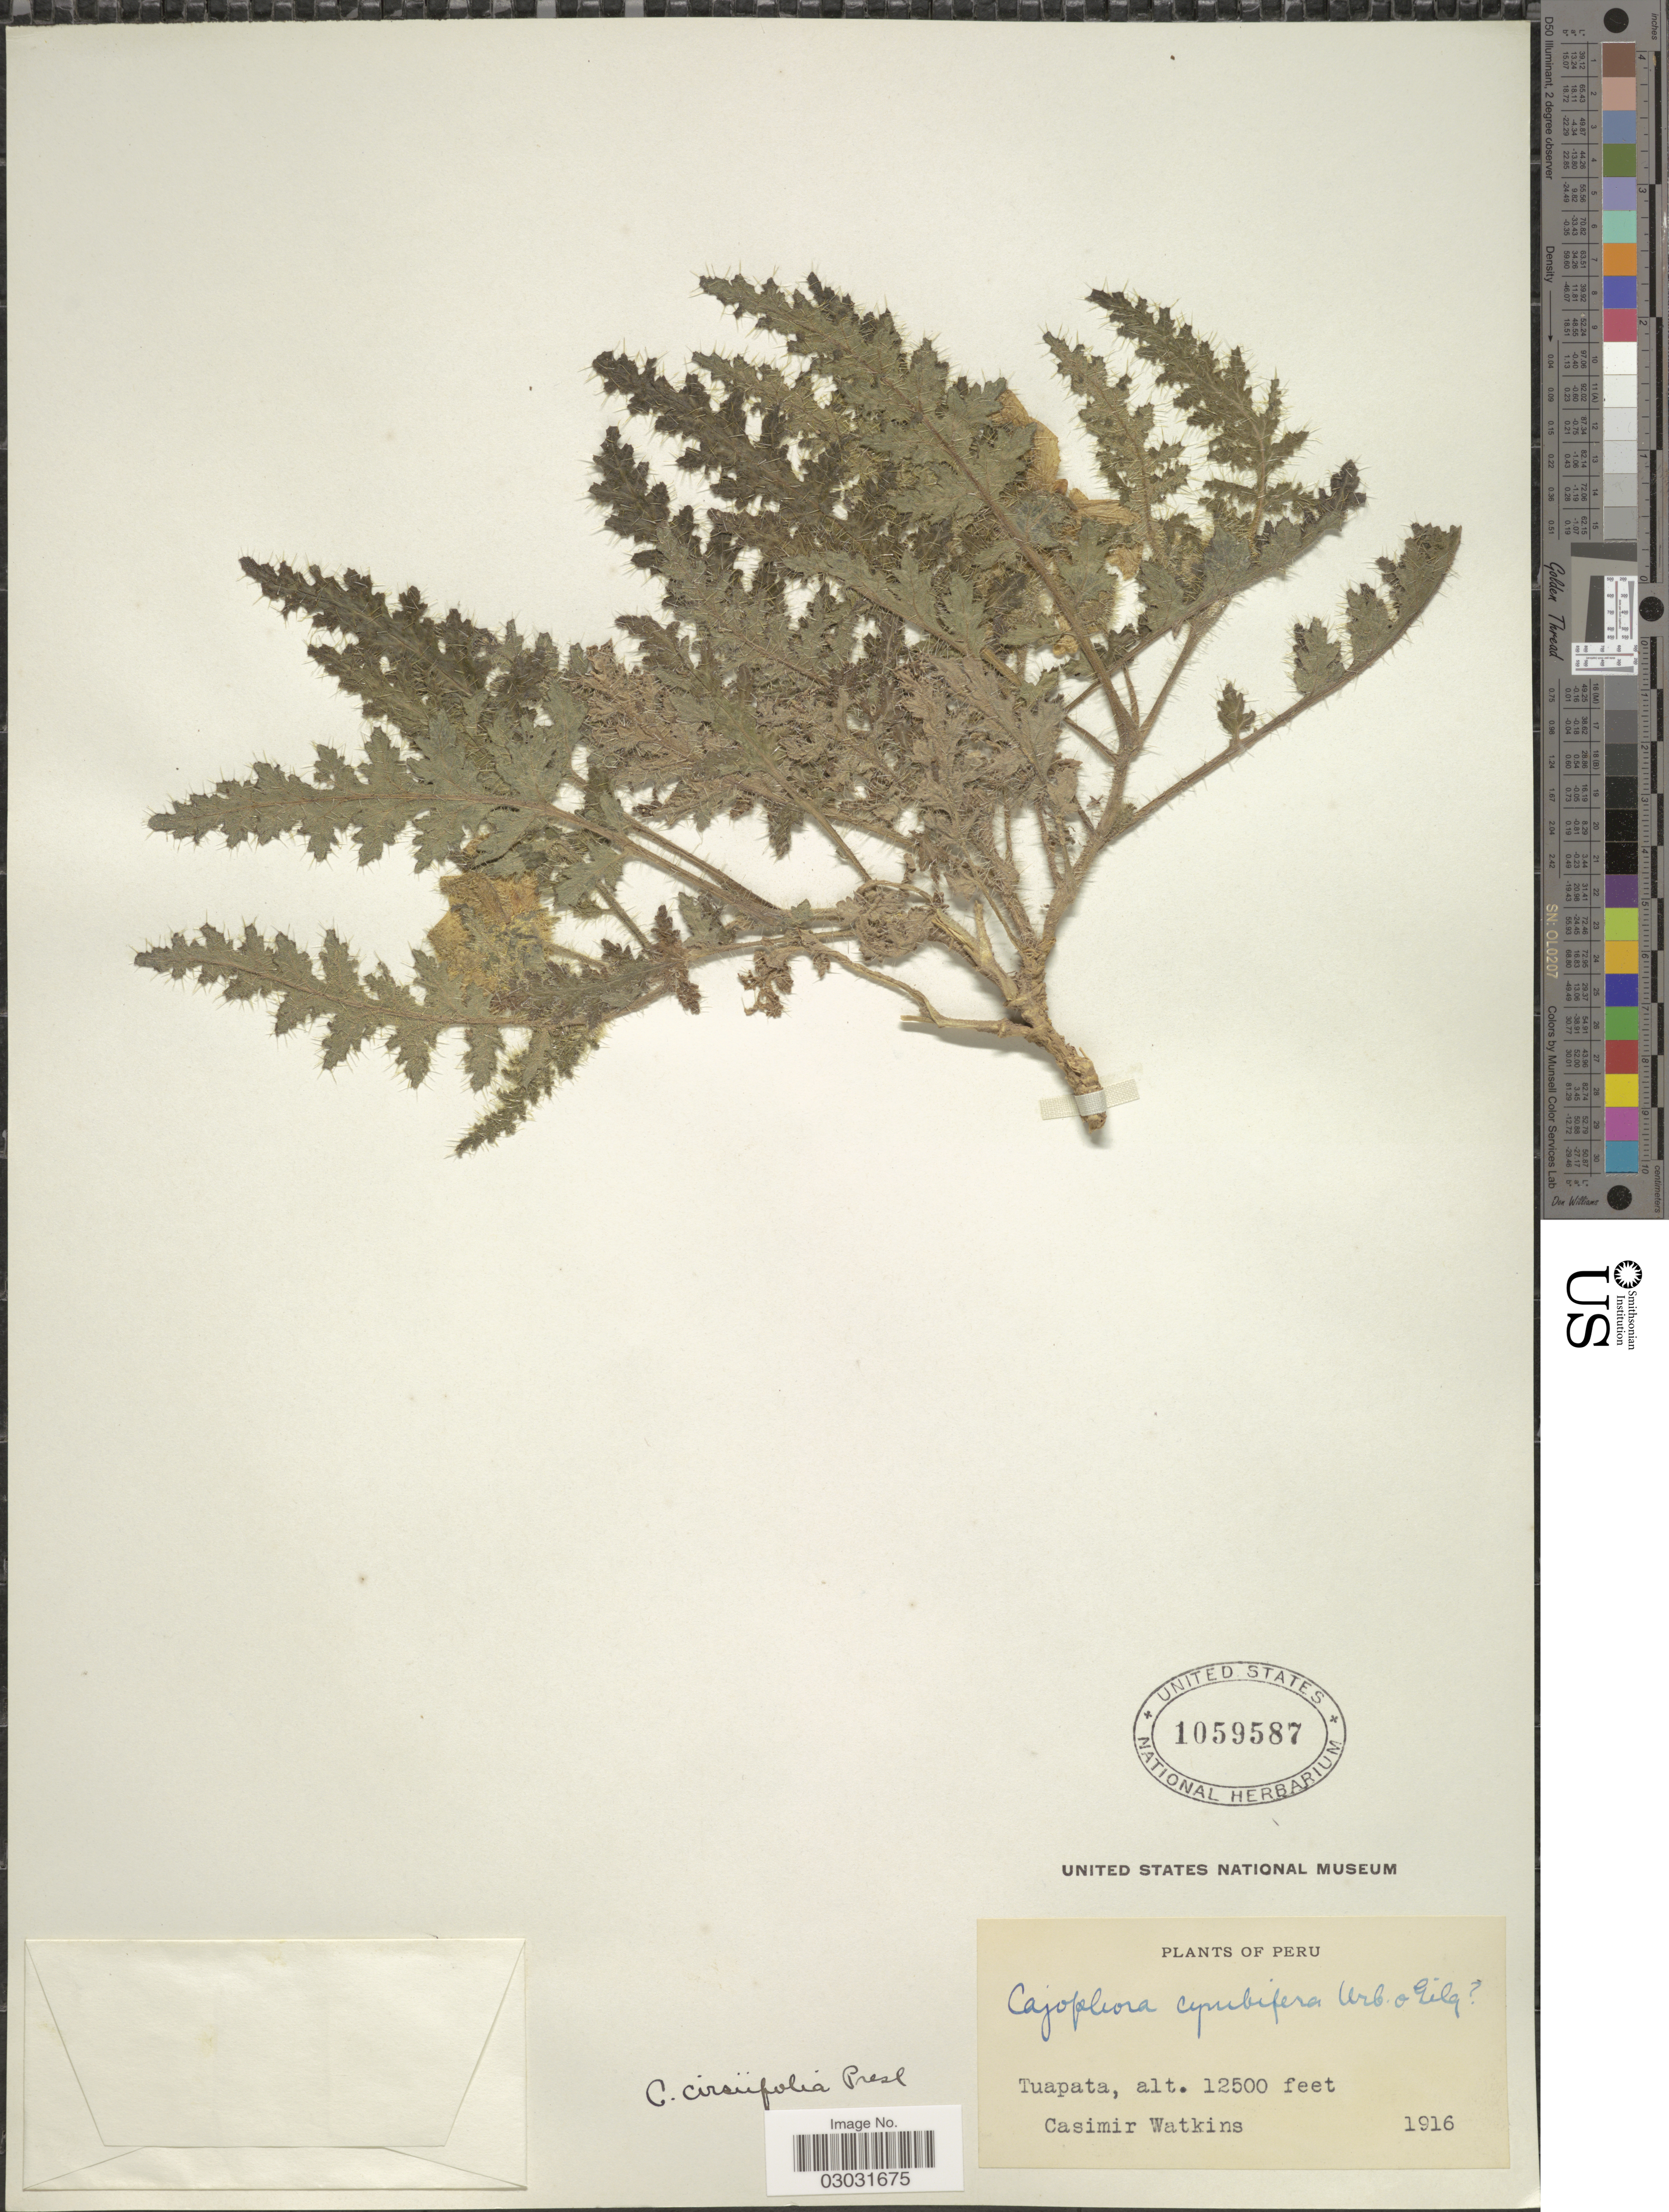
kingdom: Plantae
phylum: Tracheophyta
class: Magnoliopsida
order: Cornales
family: Loasaceae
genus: Caiophora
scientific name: Caiophora cirsiifolia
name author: C. Presl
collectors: C. Watkins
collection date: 1916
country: Peru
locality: Tuapata.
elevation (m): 3810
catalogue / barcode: US 1059587